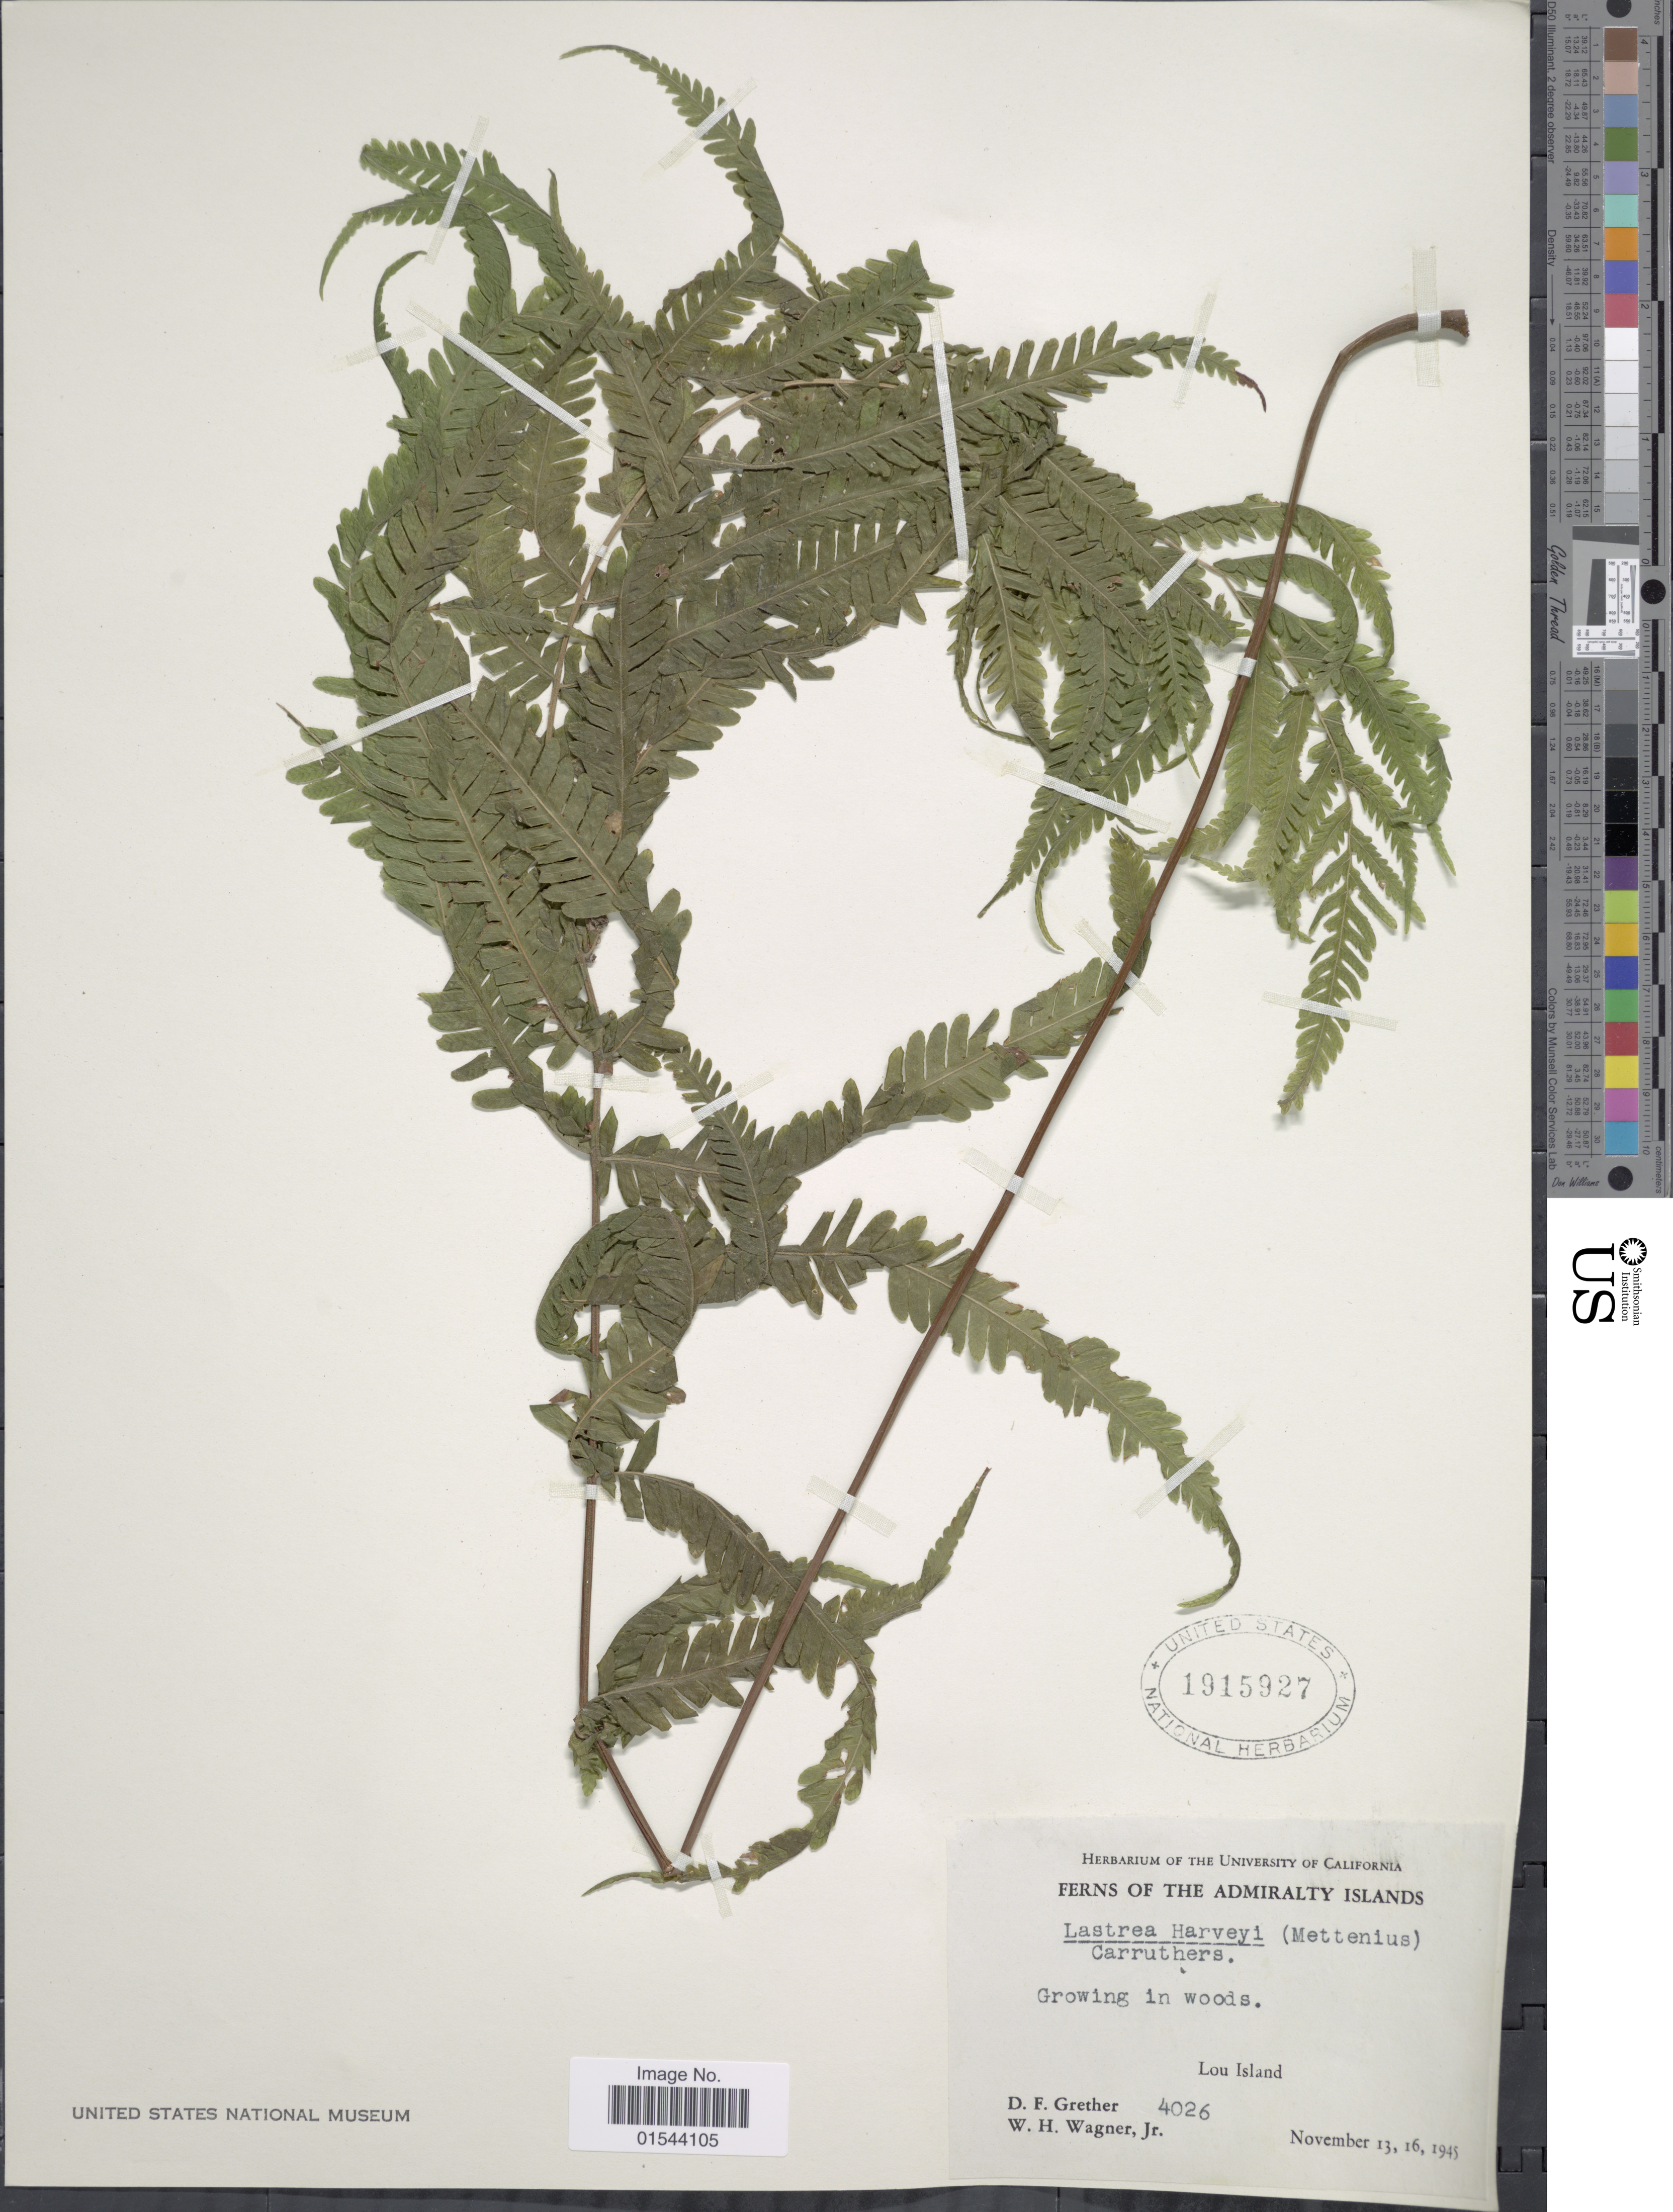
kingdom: Plantae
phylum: Tracheophyta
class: Polypodiopsida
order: Polypodiales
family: Thelypteridaceae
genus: Christella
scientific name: Christella harveyi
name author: (Mett.) Holttum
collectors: D. F. Grether & W. H. Wagner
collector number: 4026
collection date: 1945-11-13/1945-11-16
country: Papua New Guinea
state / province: Manus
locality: The Admiralty Islands, Lou Island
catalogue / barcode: US 1915927